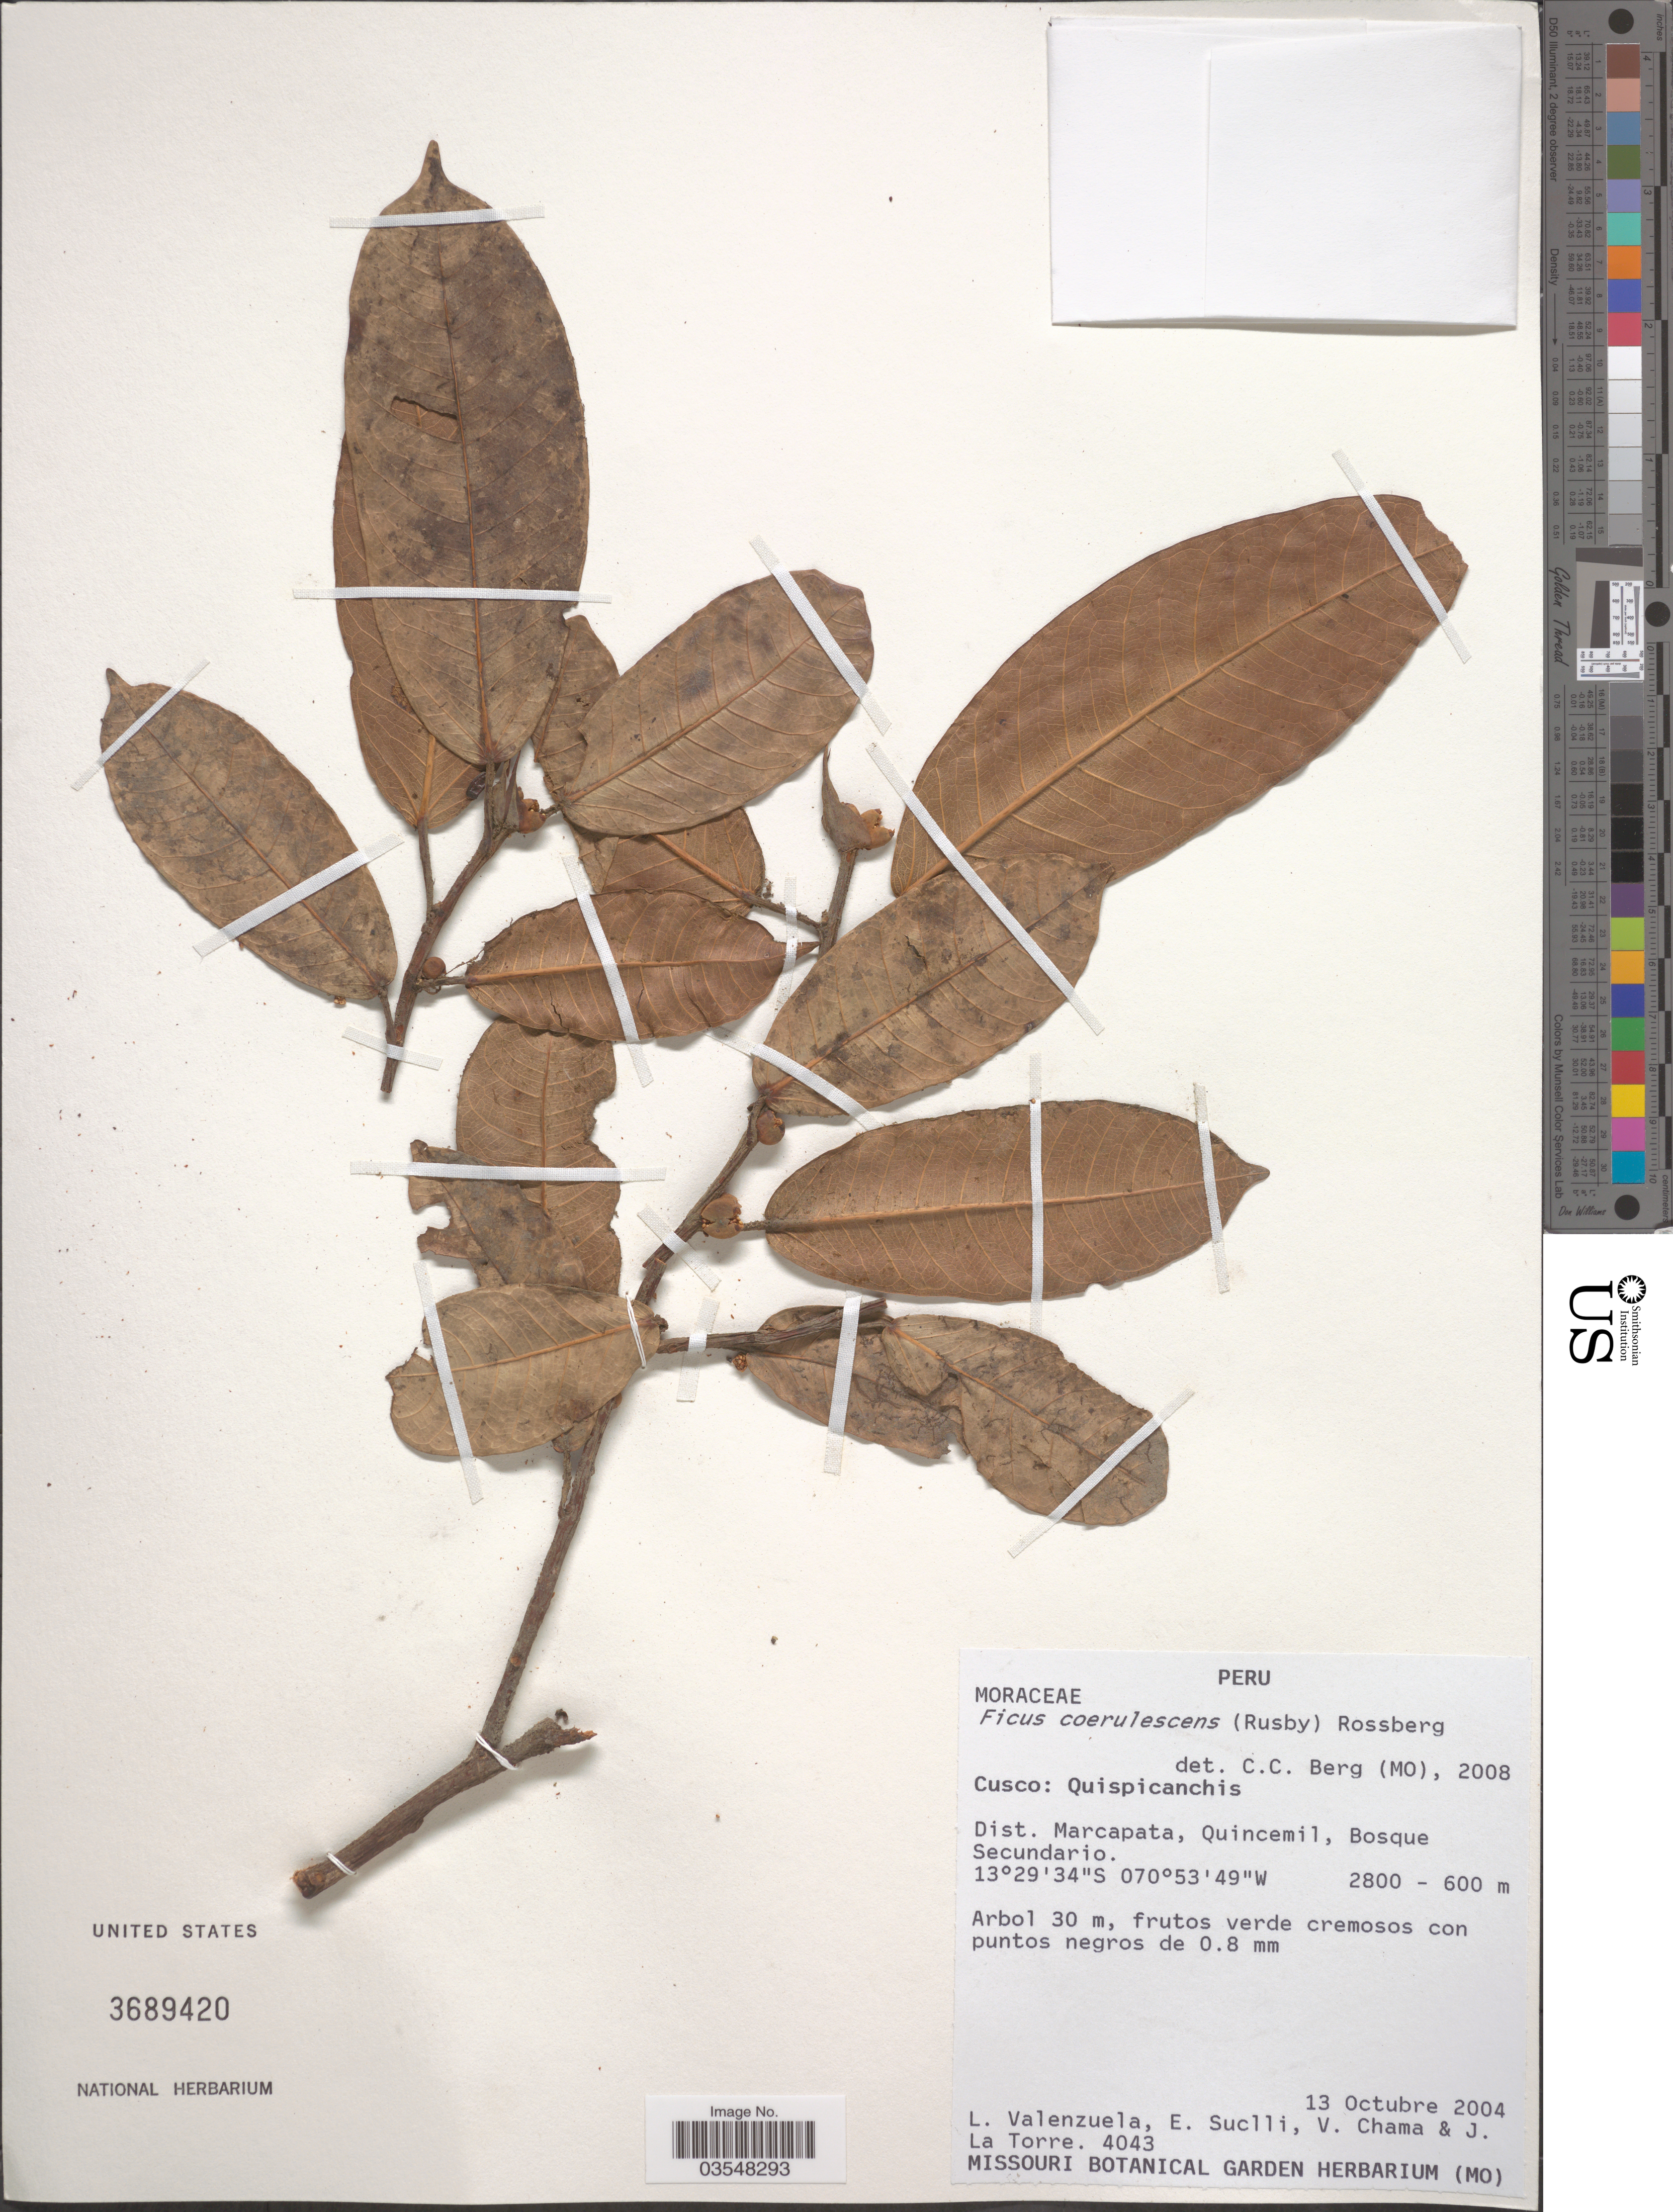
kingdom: Plantae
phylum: Tracheophyta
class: Magnoliopsida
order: Rosales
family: Moraceae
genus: Ficus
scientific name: Ficus coerulescens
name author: (Rusby) Rossberg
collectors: L. Valenzuela, E. Suclli, V. Chama & J. La Torre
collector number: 4043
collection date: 2004-10-13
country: Peru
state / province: Cusco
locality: Quispicanchis. Dist. Marcapata, Quincemil.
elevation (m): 600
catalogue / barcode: US 3689420